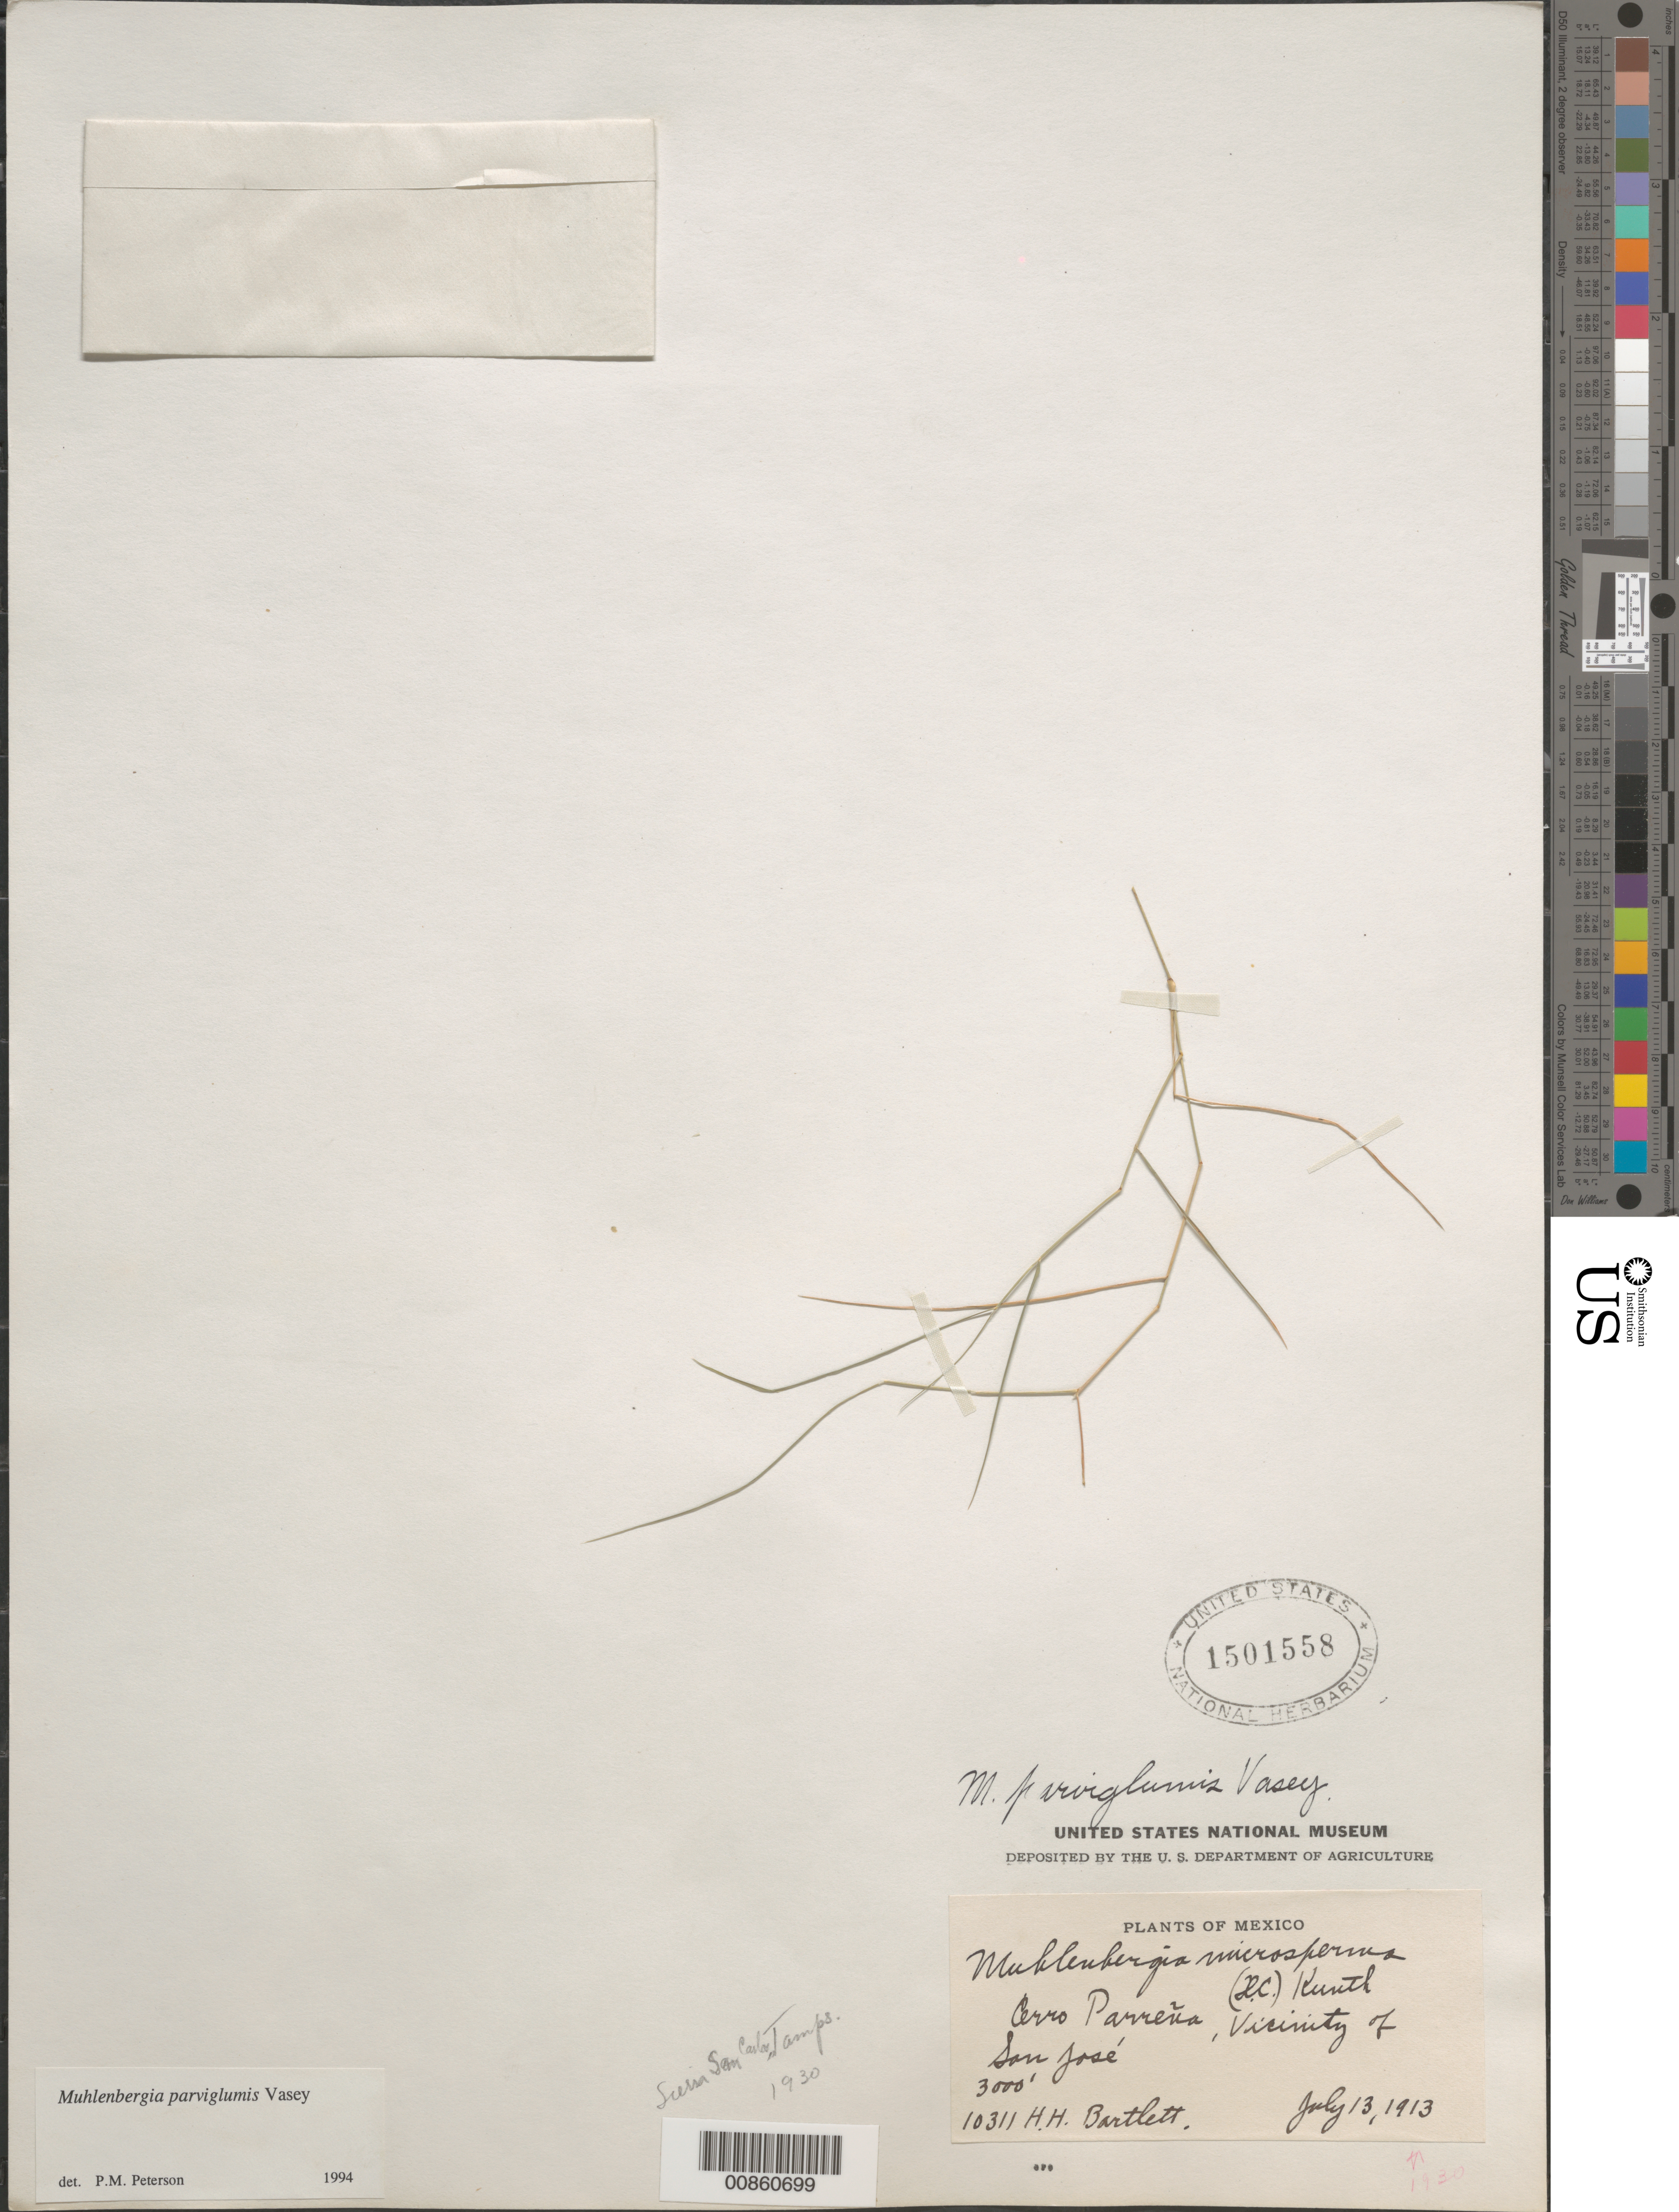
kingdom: Plantae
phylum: Tracheophyta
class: Liliopsida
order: Poales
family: Poaceae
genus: Muhlenbergia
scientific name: Muhlenbergia parviglumis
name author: Vasey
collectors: H. H. Bartlett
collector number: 10311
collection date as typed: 13 Jul 1913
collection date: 1913-07-13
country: Mexico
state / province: Tamaulipas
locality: Cerr Parrenia, vicinity of San Jose, Sierra San Carlos, Tams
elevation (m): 914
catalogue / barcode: US 1501558